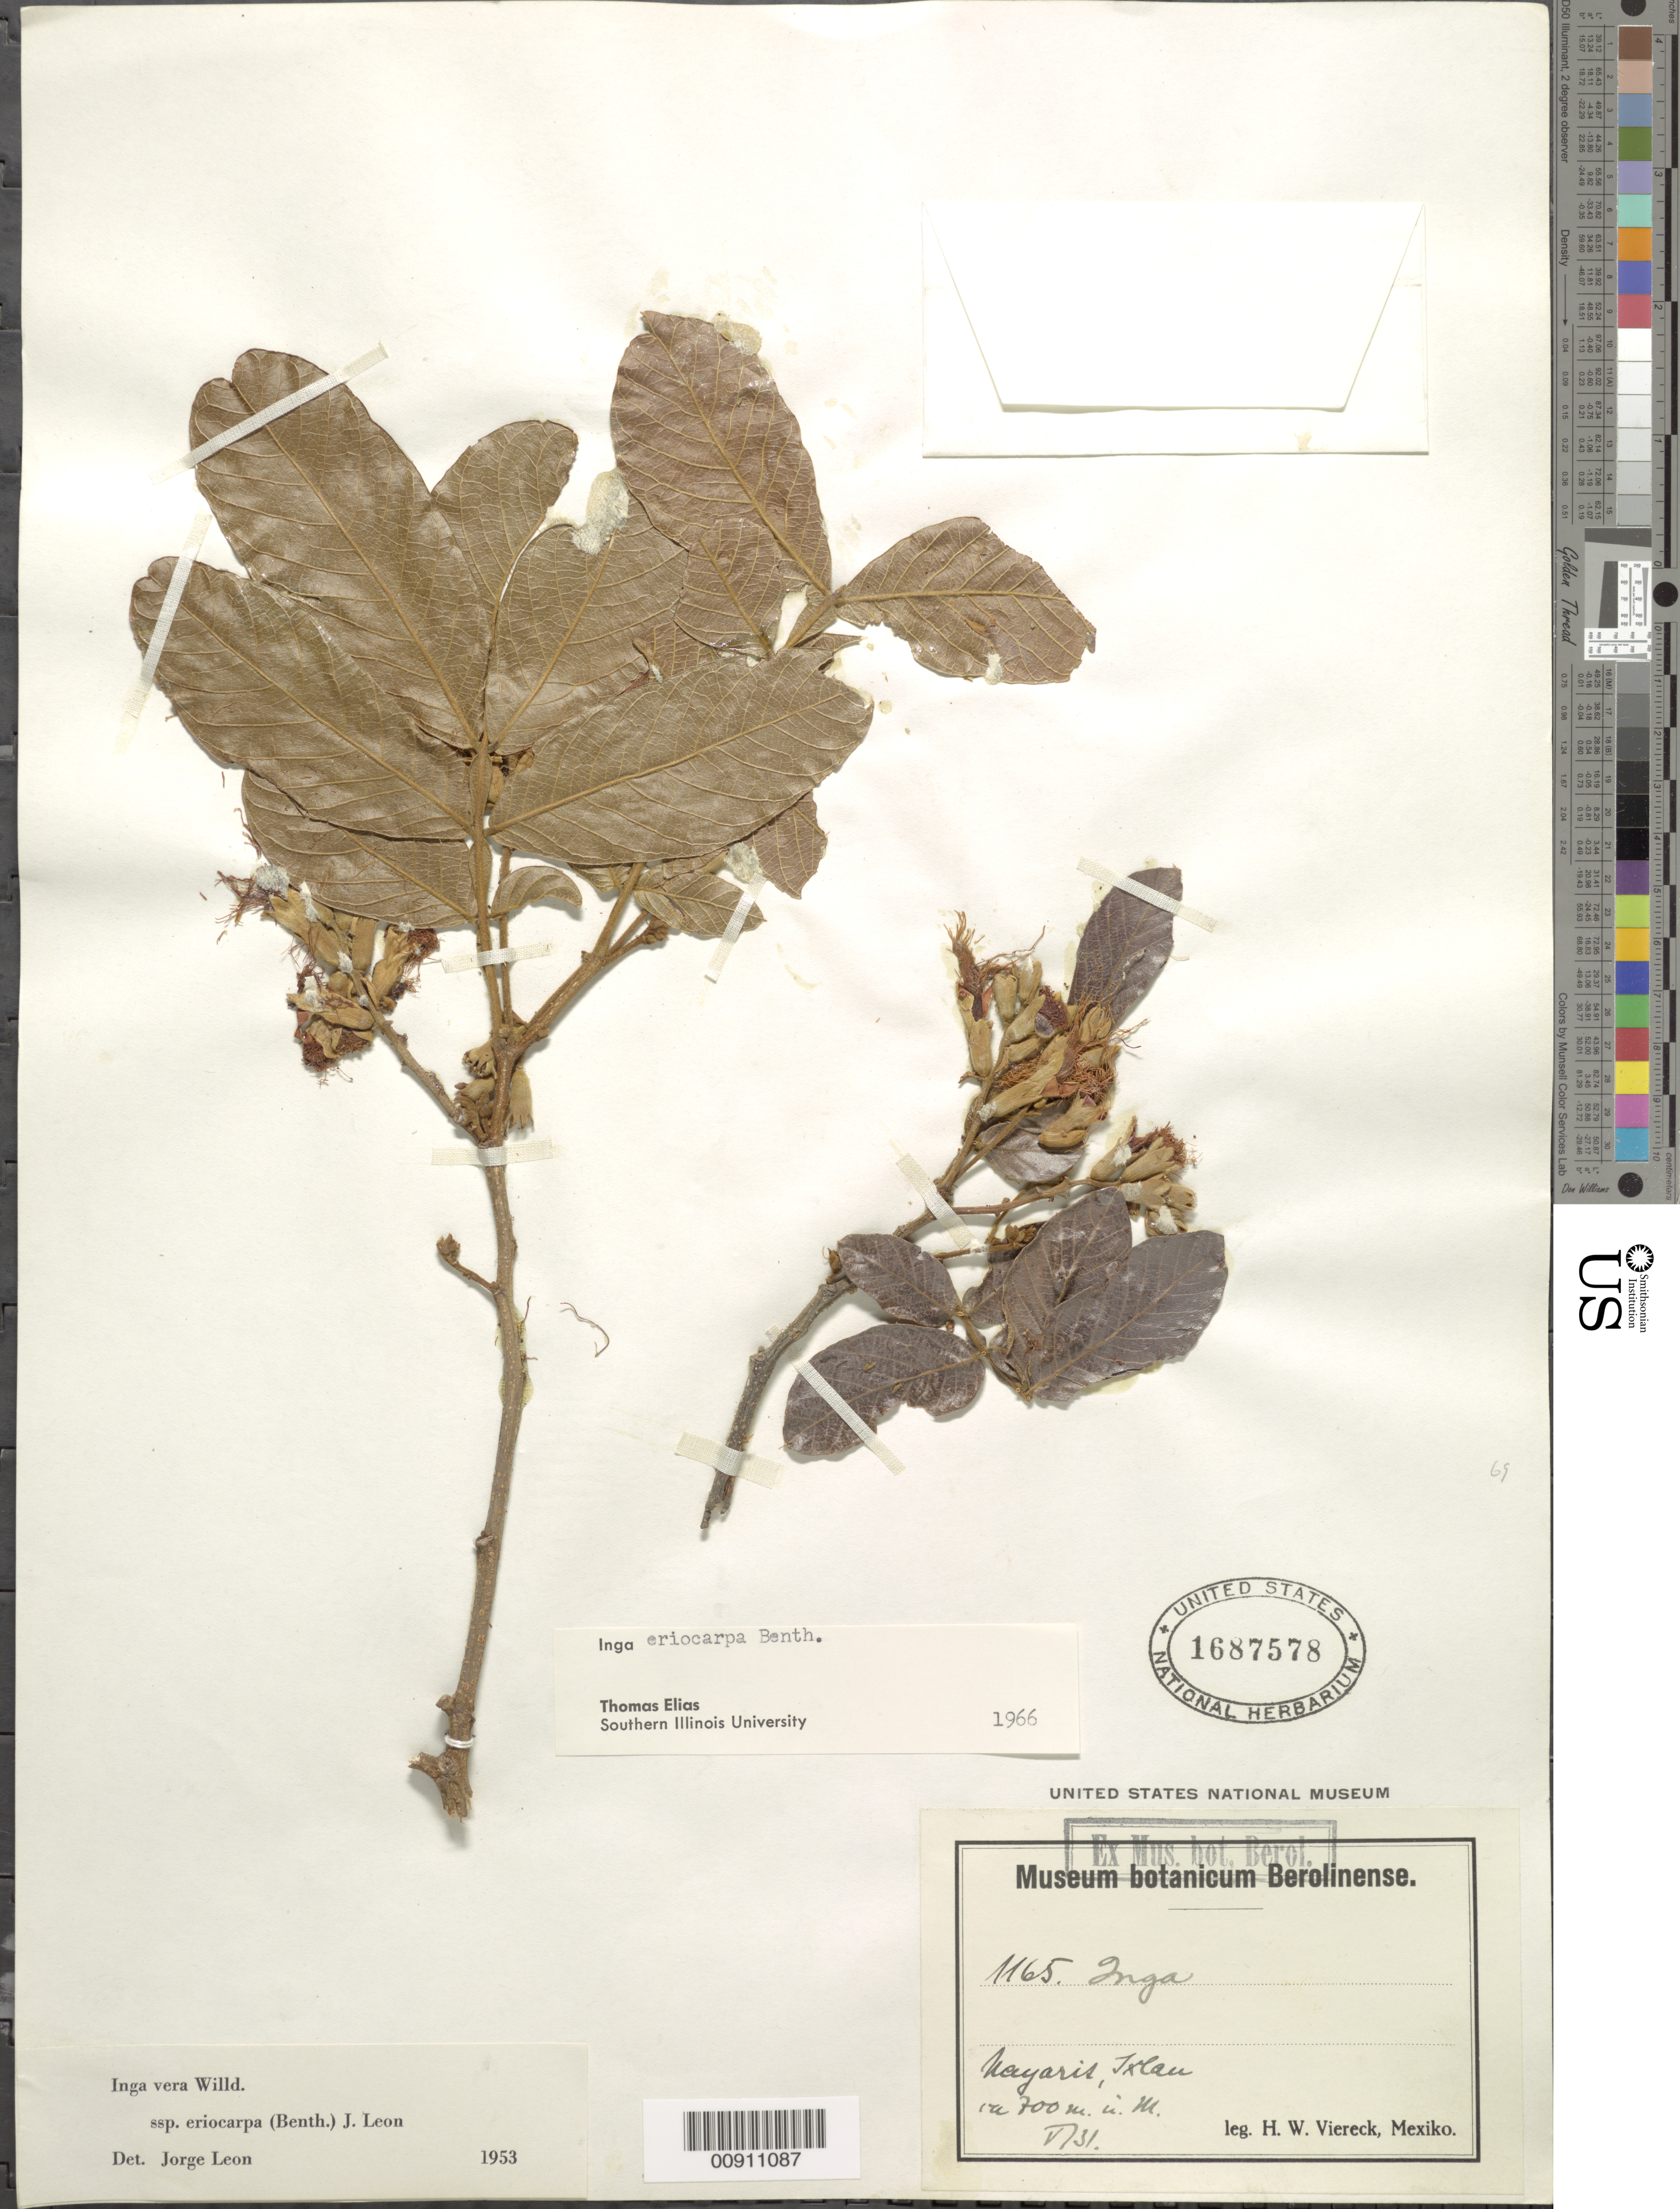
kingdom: Plantae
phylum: Tracheophyta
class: Magnoliopsida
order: Fabales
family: Fabaceae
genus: Inga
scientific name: Inga vera subsp. eriocarpa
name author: (Benth.) J. León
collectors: H. W. Viereck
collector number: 1165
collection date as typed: May 1931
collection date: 1931-05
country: Mexico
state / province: Nayarit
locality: Ixtlan.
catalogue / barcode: US 1687578